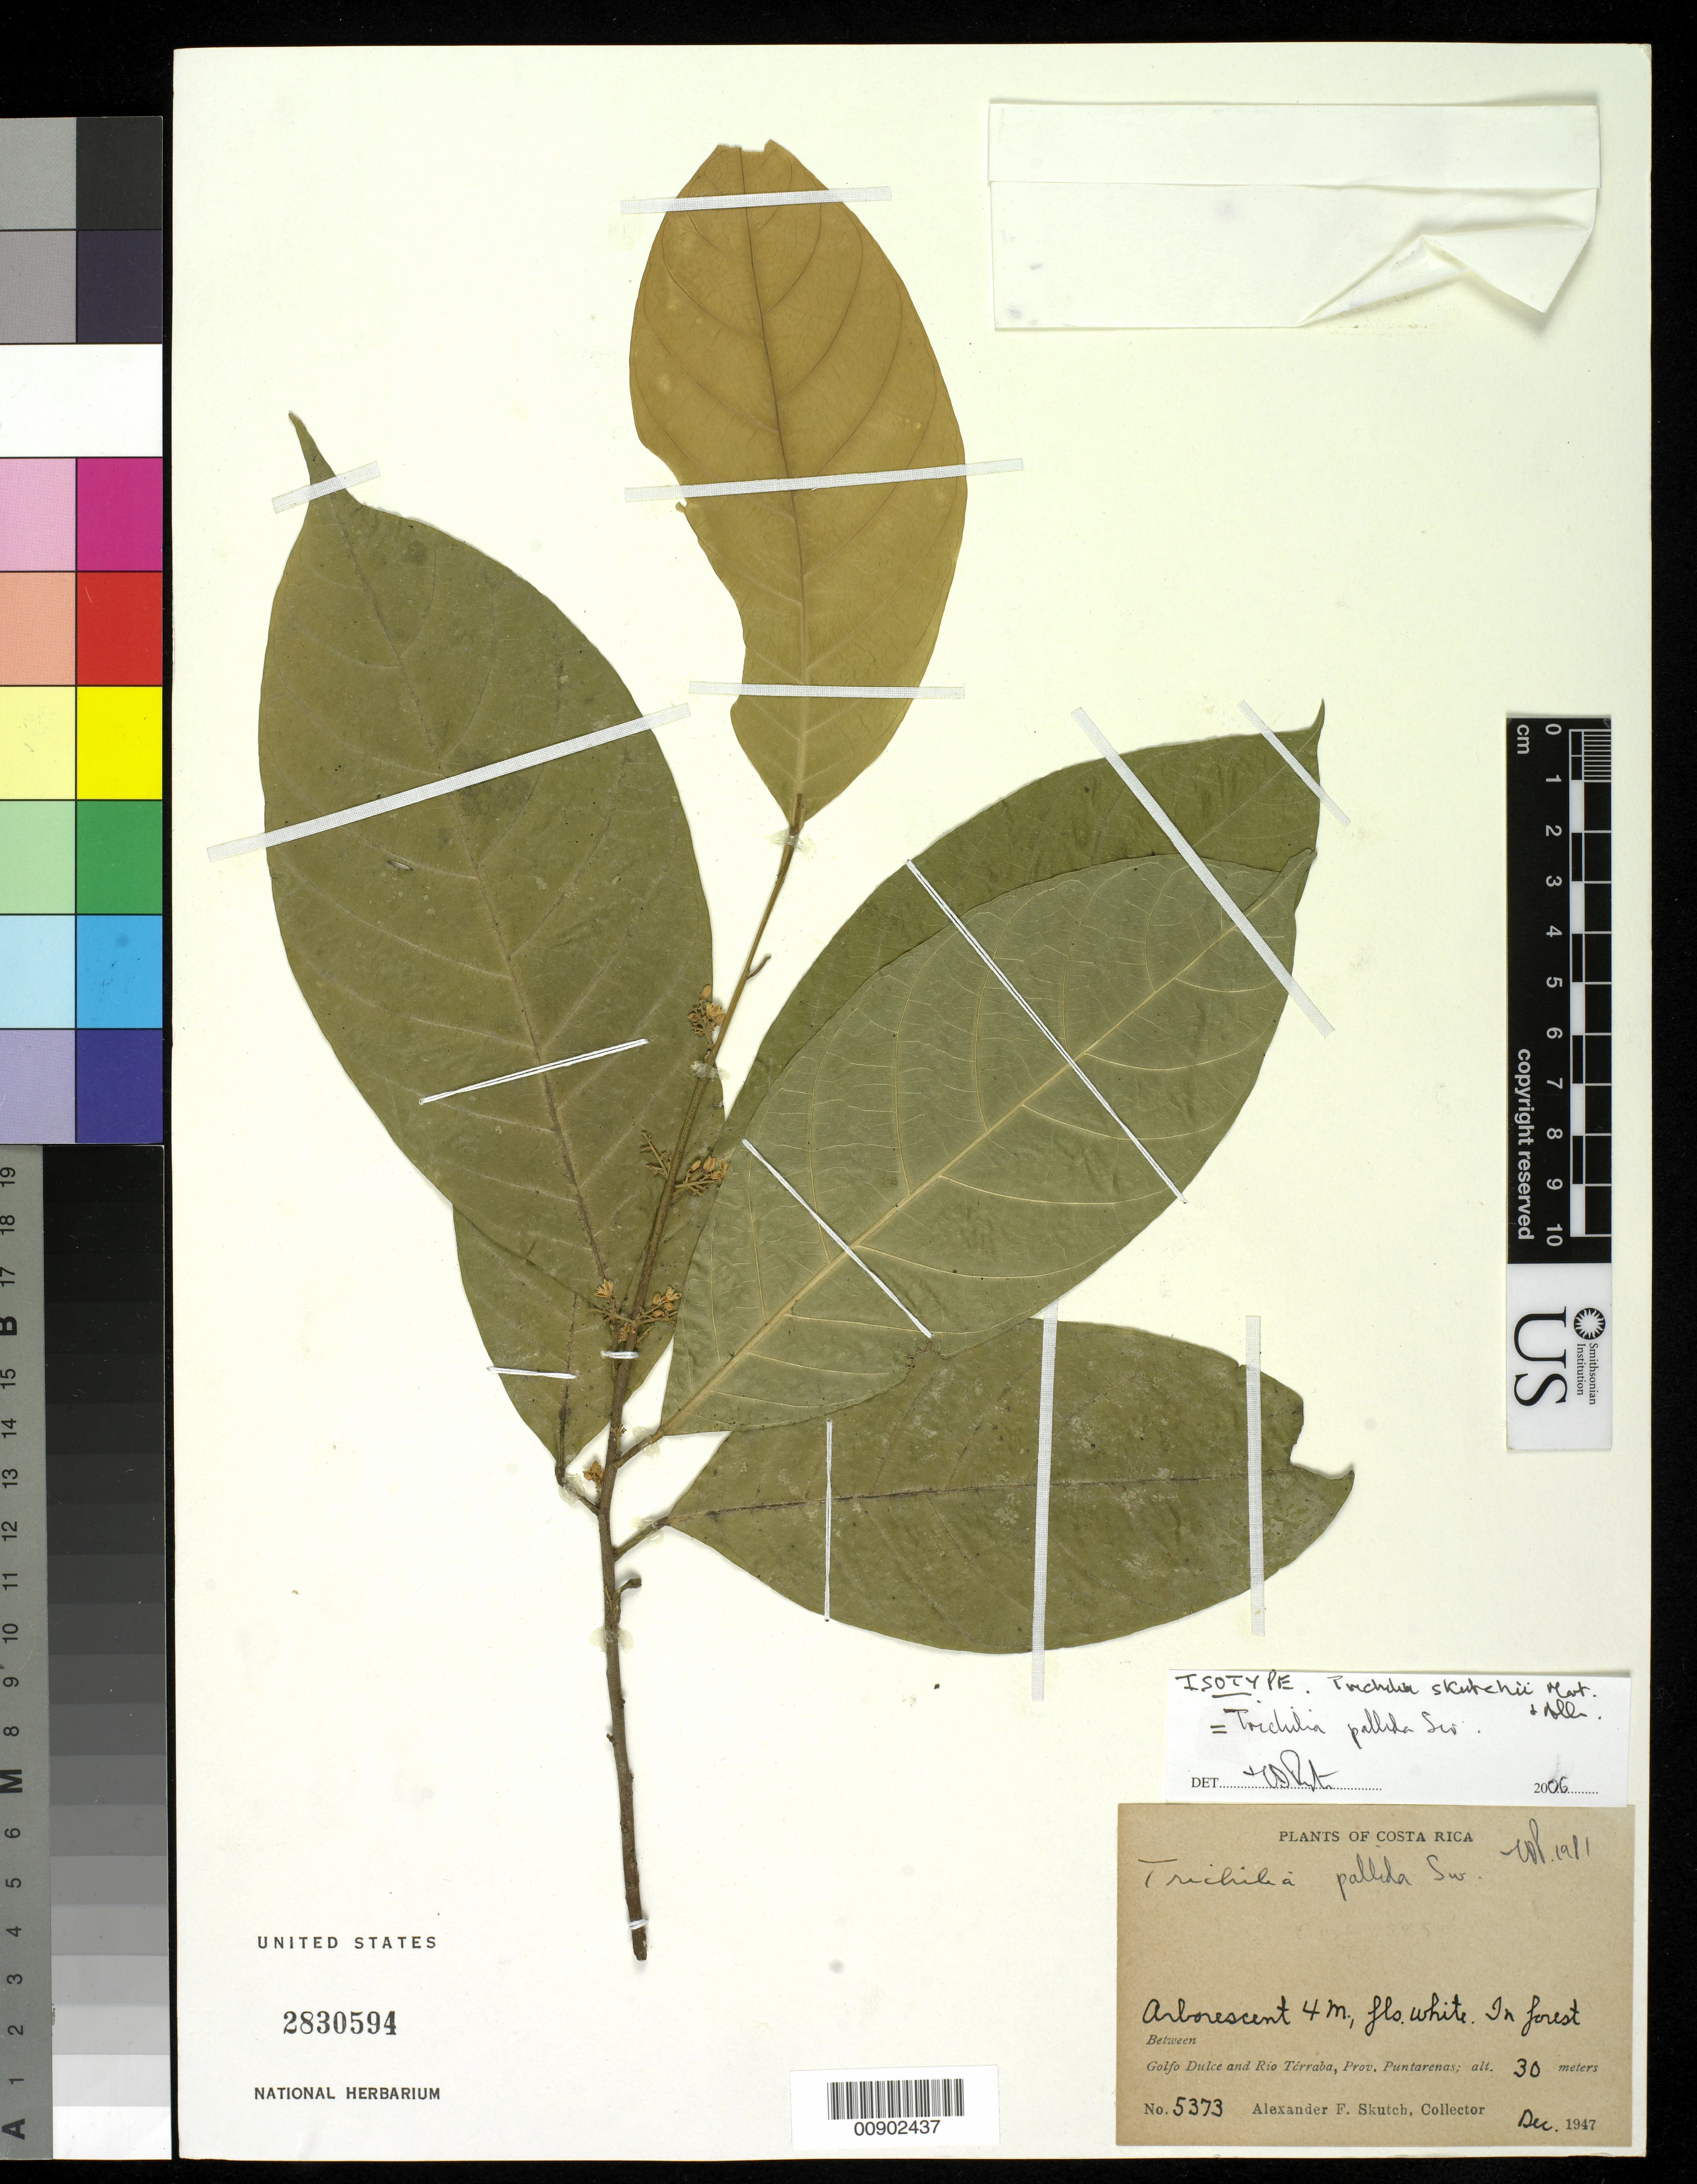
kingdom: Plantae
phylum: Tracheophyta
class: Magnoliopsida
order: Sapindales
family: Meliaceae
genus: Trichilia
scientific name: Trichilia skutchii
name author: P.H. Allen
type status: Isotype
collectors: A. F. Skutch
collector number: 5373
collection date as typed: Dec 1947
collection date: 1947-12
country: Costa Rica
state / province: Puntarenas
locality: Between Golfo Dulce and Rio Terraba.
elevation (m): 30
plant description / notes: Holotype (originally at EAP, transferred to US) gives elevation as "10 meters".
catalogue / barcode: US 2830594